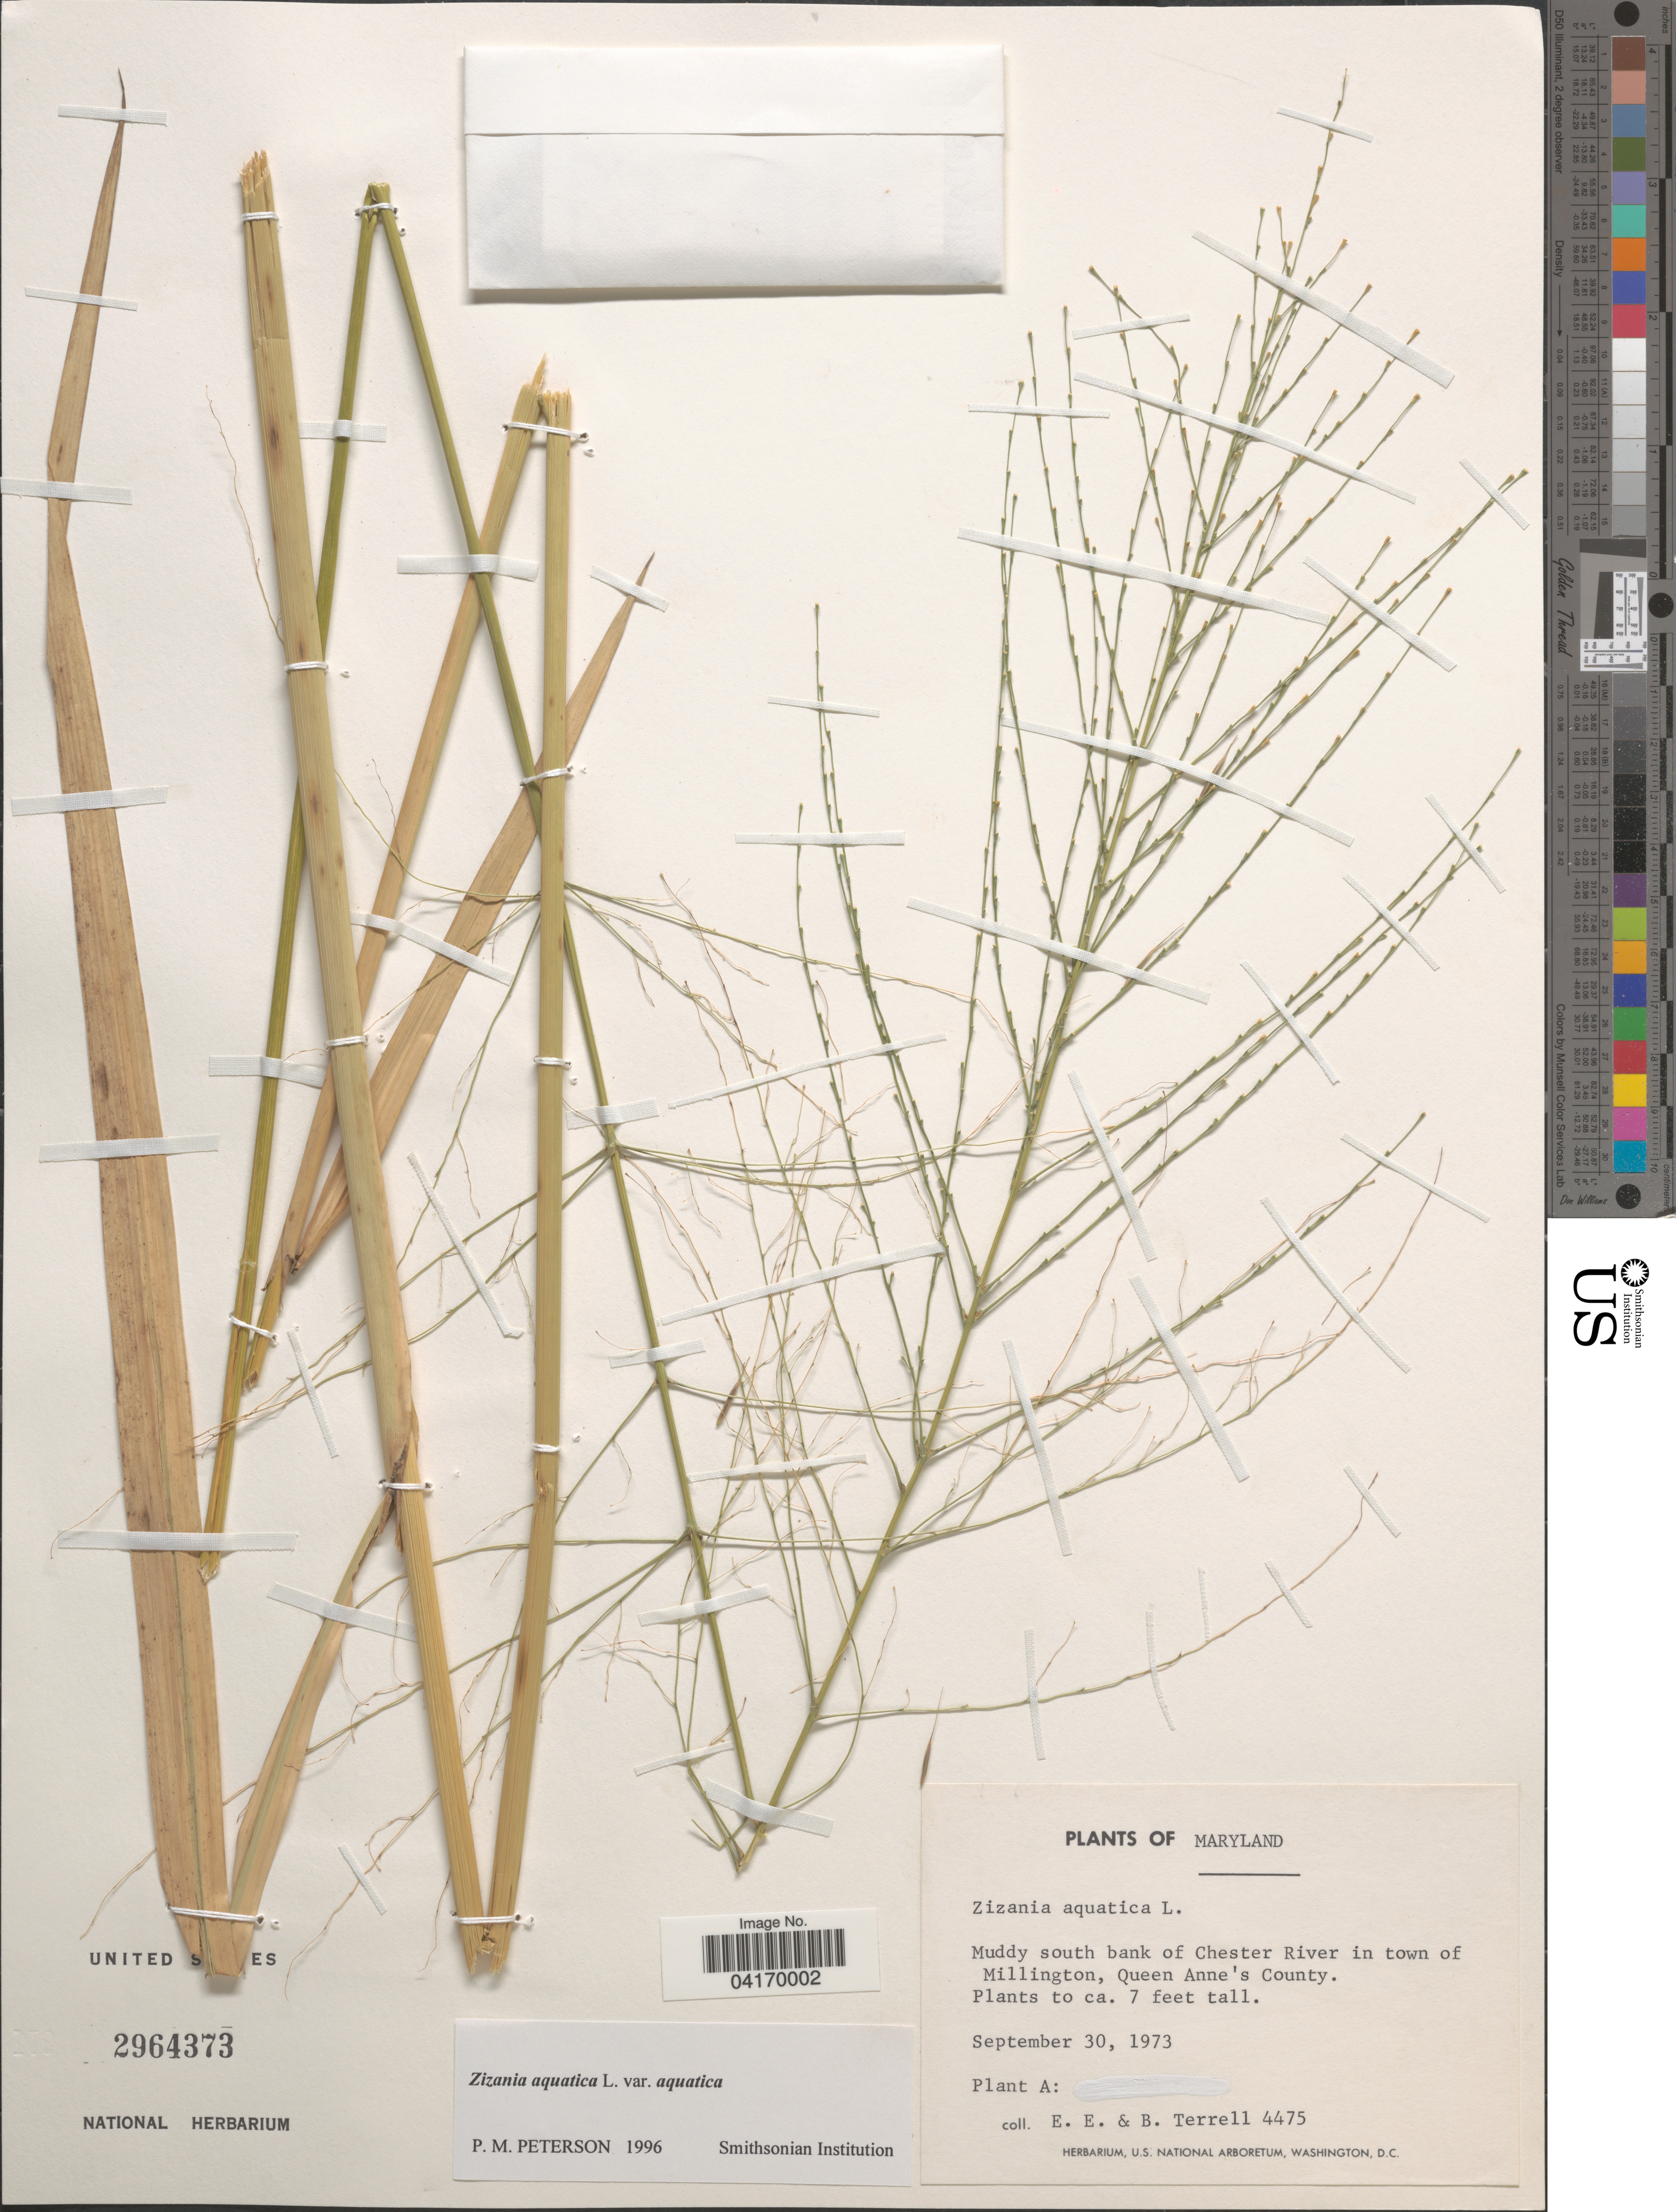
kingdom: Plantae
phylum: Tracheophyta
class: Liliopsida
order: Poales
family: Poaceae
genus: Zizania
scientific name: Zizania aquatica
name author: L.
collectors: E. E. Terrell & B. Terrell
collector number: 4475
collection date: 1973-09-30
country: United States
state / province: Maryland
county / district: Queen Anne's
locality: Muddy south bank of Chester River in town of Millington, Queen Anne's County.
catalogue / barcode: US 2964373